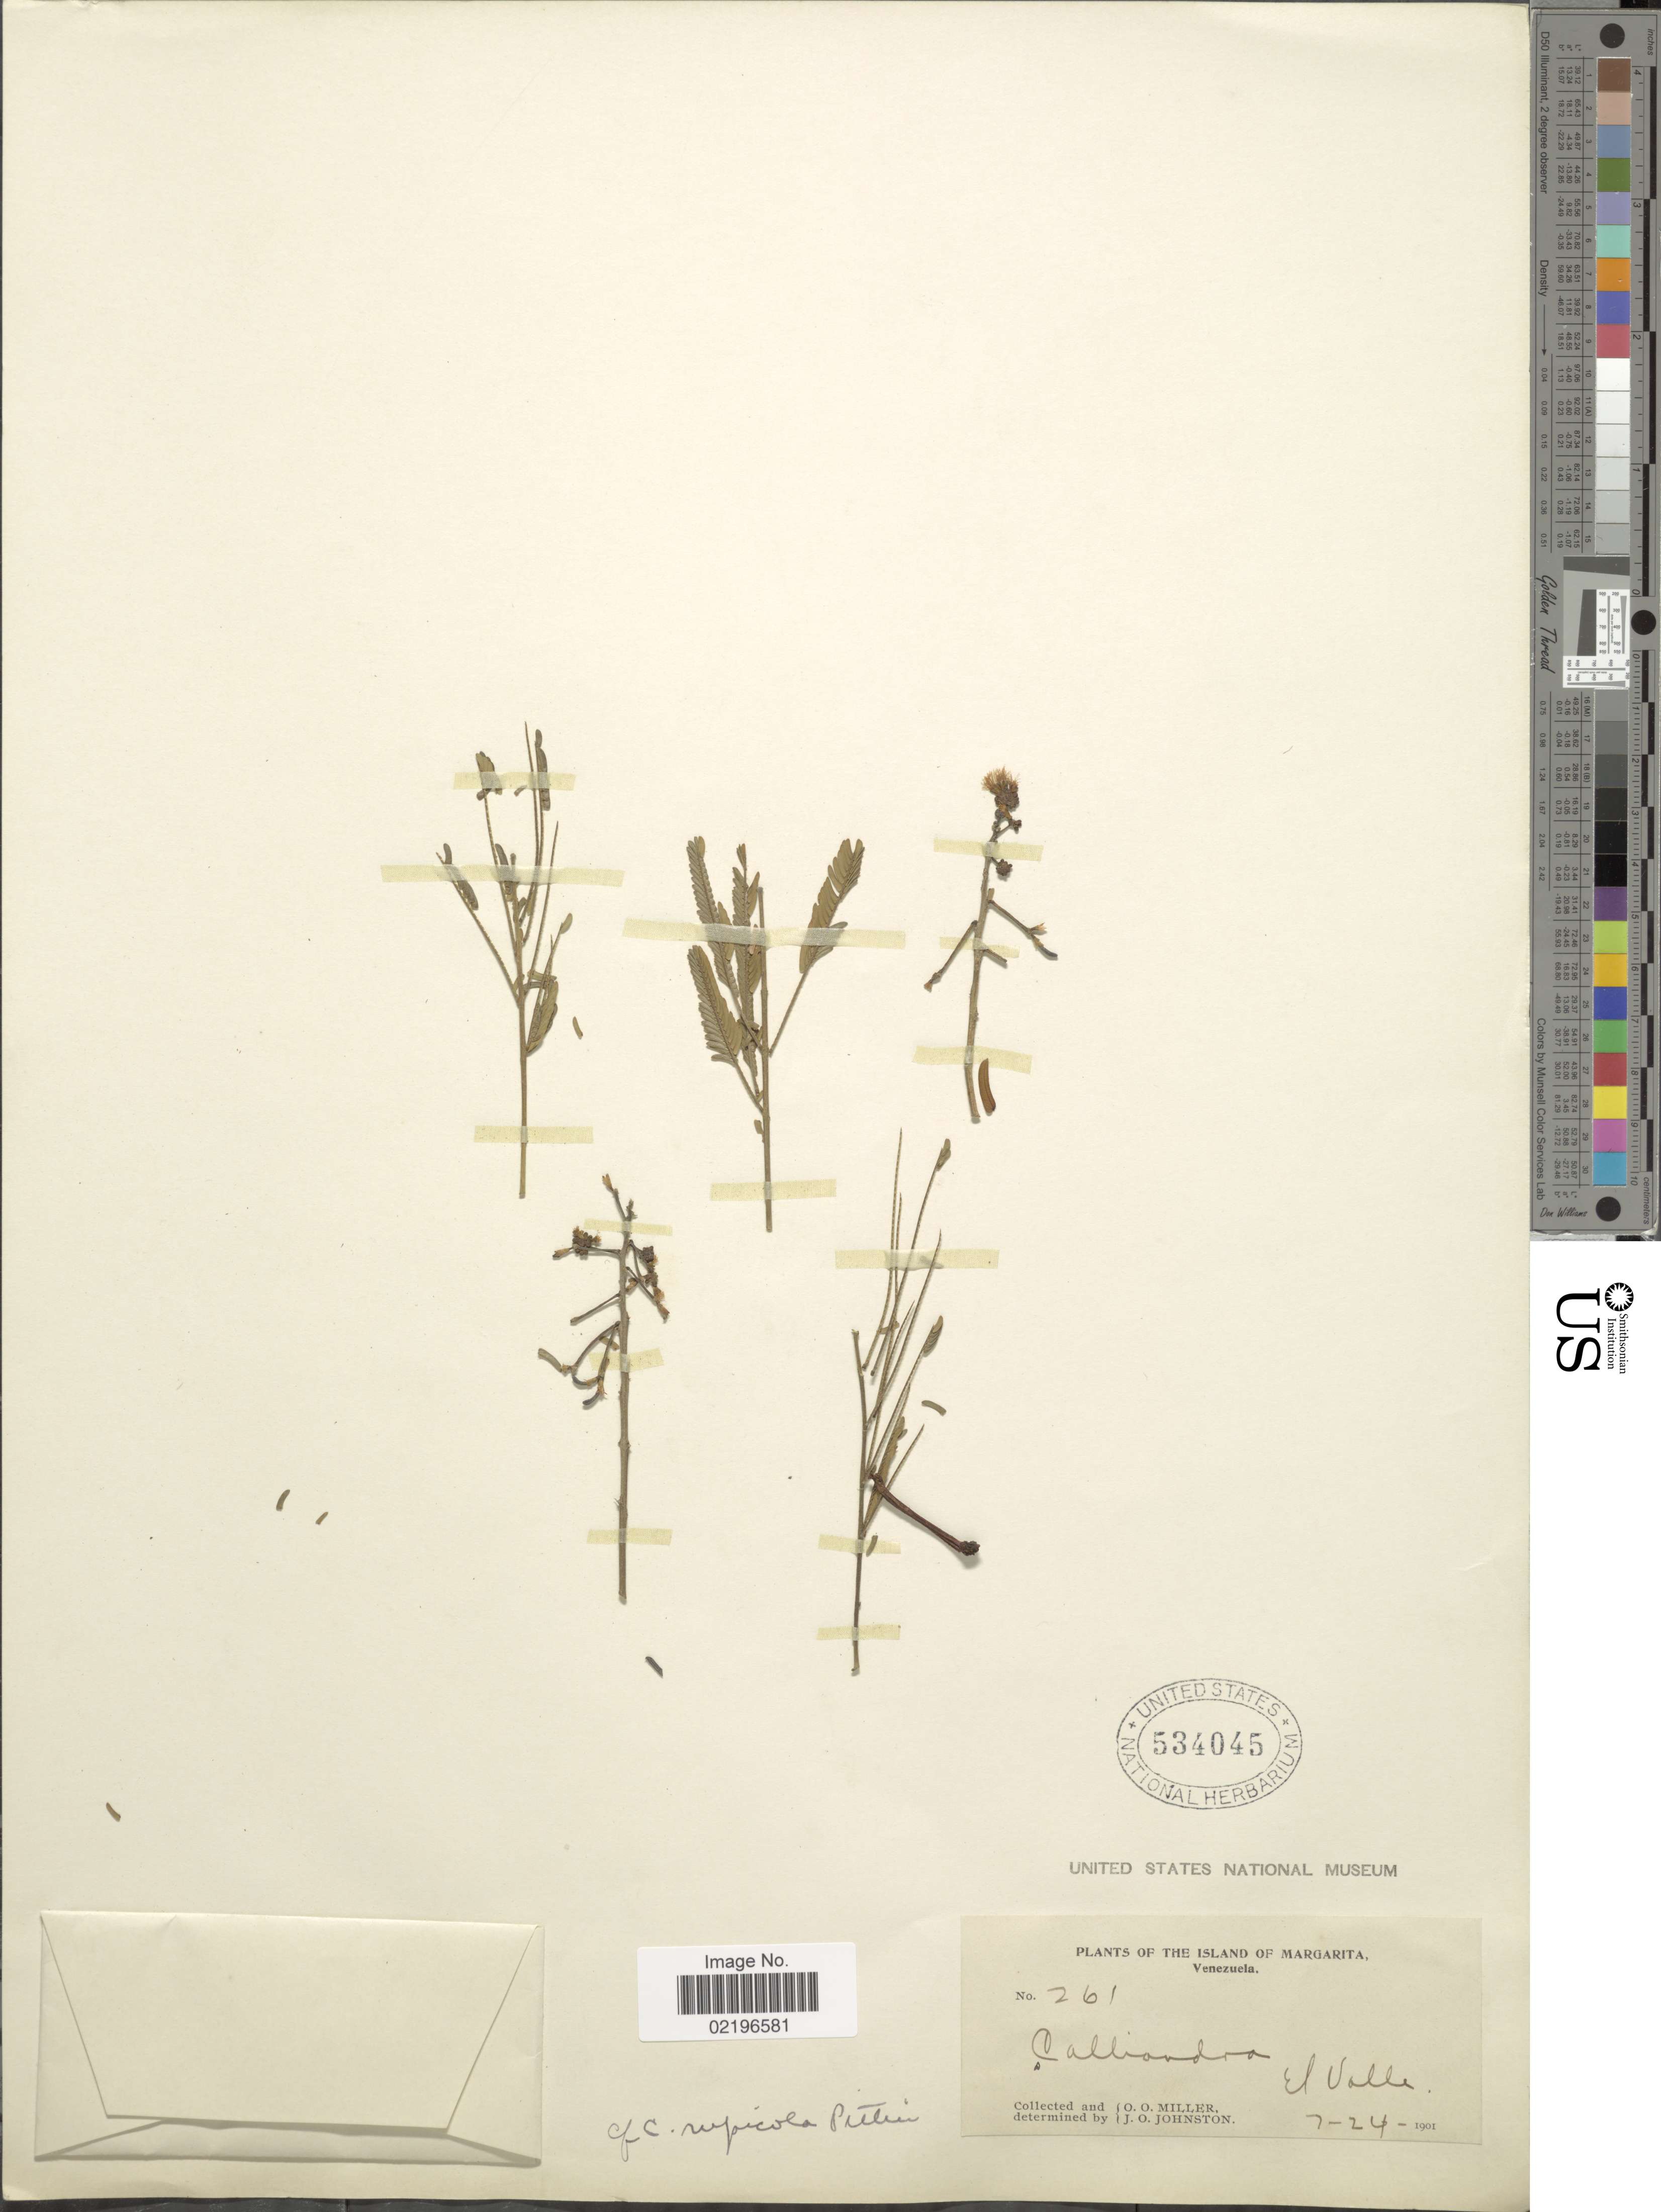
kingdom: Plantae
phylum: Tracheophyta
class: Magnoliopsida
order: Fabales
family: Fabaceae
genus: Calliandra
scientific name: Calliandra pittieri var. polyphylla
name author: (Harms) Barneby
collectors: O. O. Miller & J. Johnston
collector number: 261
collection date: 1901-07-24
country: Venezuela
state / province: Nueva Esparta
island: Margarita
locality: The Island of Margarita. El Valle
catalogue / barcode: US 534045